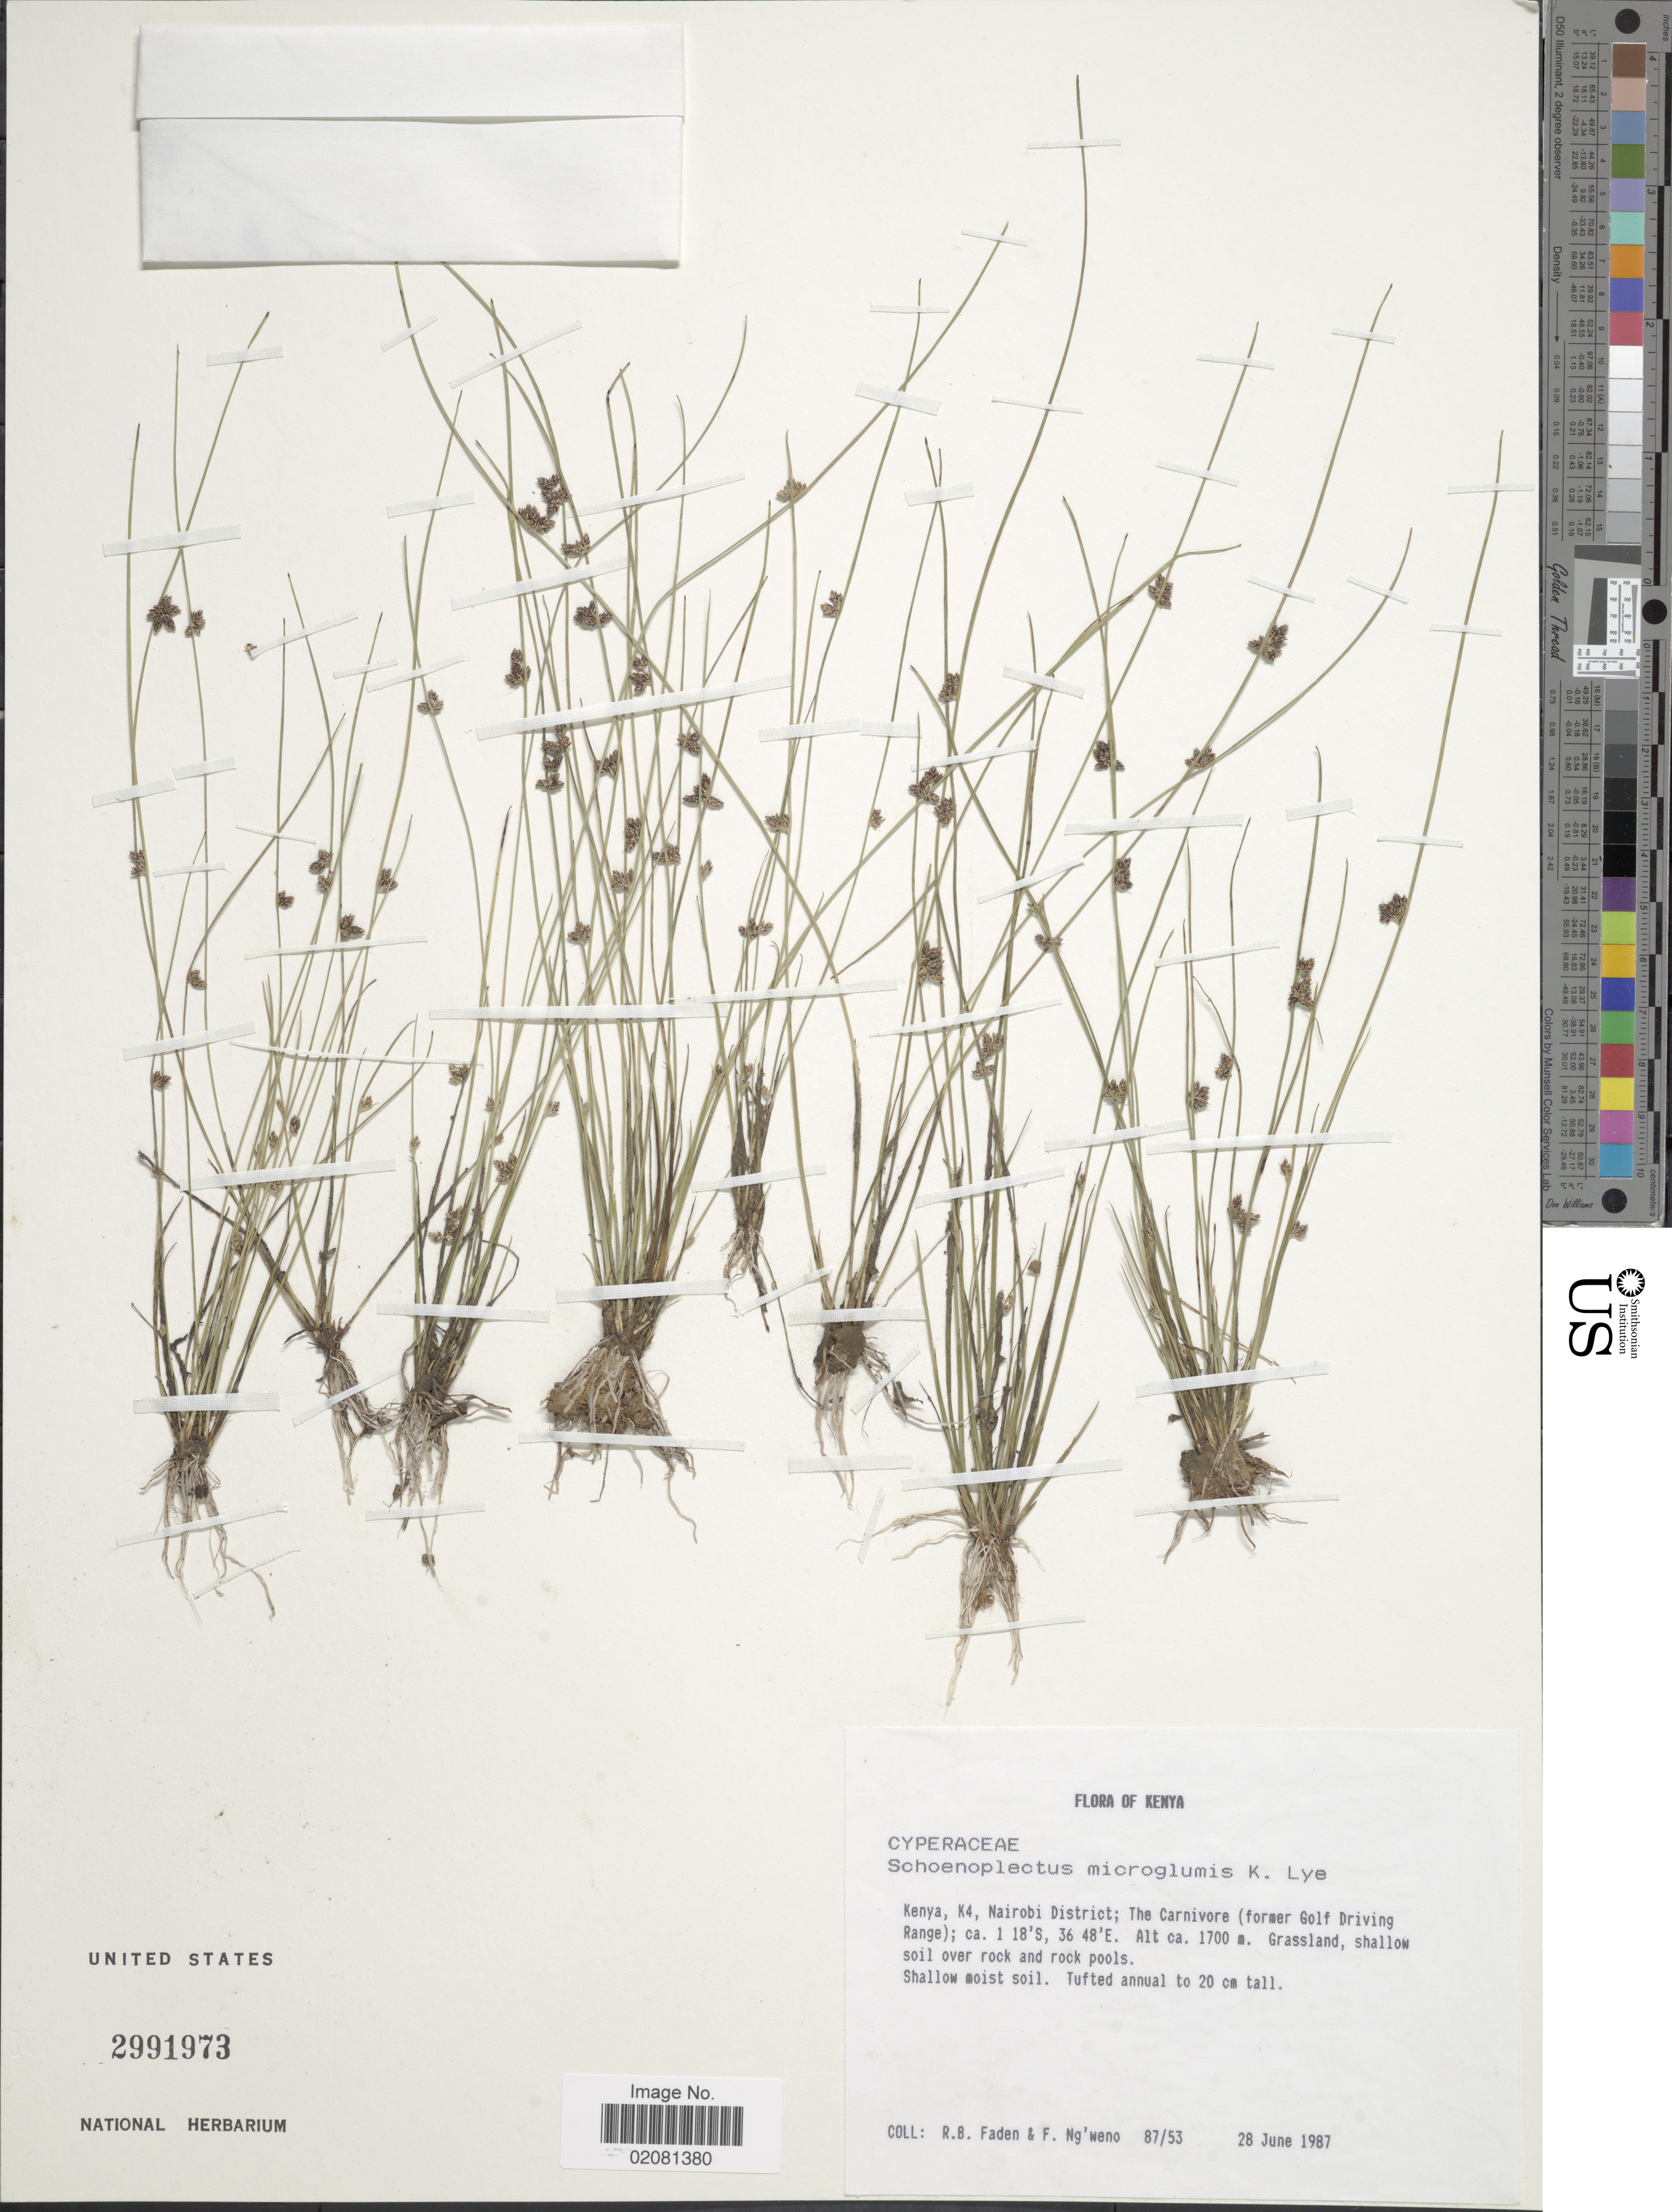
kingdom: Plantae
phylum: Tracheophyta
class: Liliopsida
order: Poales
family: Cyperaceae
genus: Schoenoplectus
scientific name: Schoenoplectus microglumis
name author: Lye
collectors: R. B. Faden & F. Ng'weno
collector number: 87/53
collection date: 1987-06-28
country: Kenya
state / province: Nairobi Area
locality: K4, Nairobi District; The Carnivore (former Golf Driving Range)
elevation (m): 1700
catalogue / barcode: US 2991973